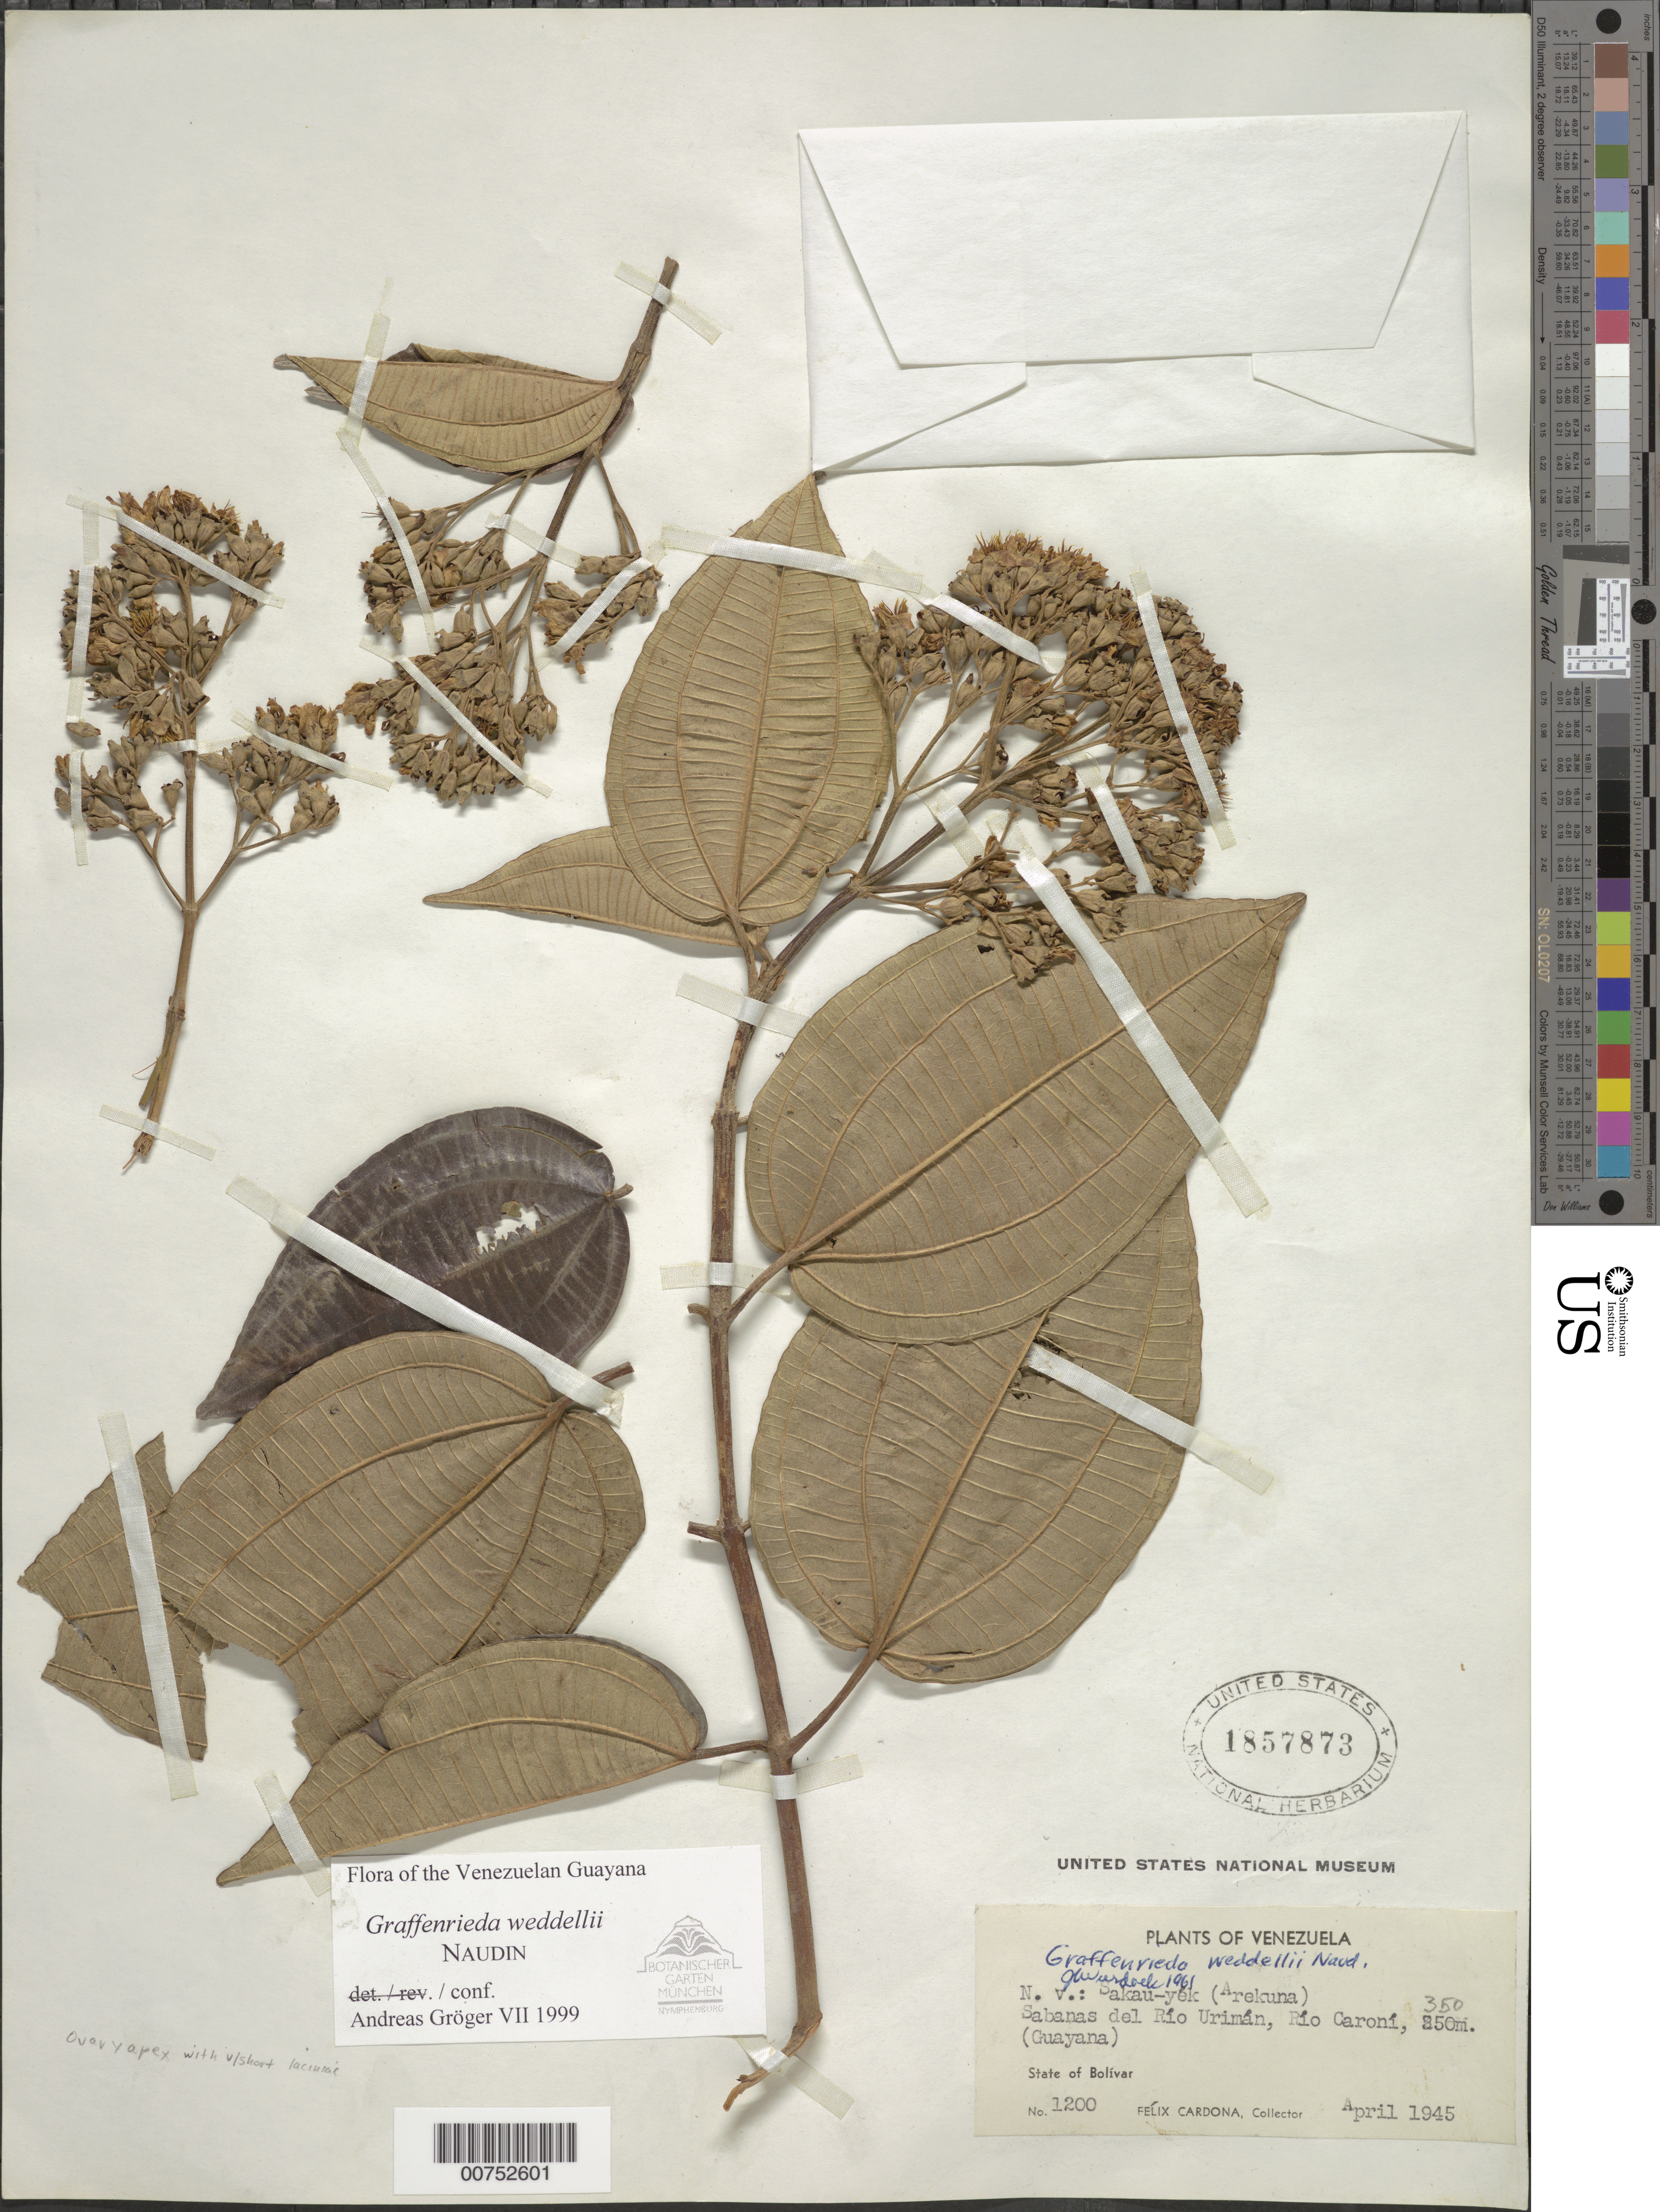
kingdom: Plantae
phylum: Tracheophyta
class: Magnoliopsida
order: Myrtales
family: Melastomataceae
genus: Graffenrieda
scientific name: Graffenrieda weddellii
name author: Naudin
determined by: Gröger, A.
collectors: F. Cardona Puig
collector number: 1200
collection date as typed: Apr-45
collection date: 1945-04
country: Venezuela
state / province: Bolívar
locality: Río Caroní, Urimán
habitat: Savannas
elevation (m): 350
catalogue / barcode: US 1857873